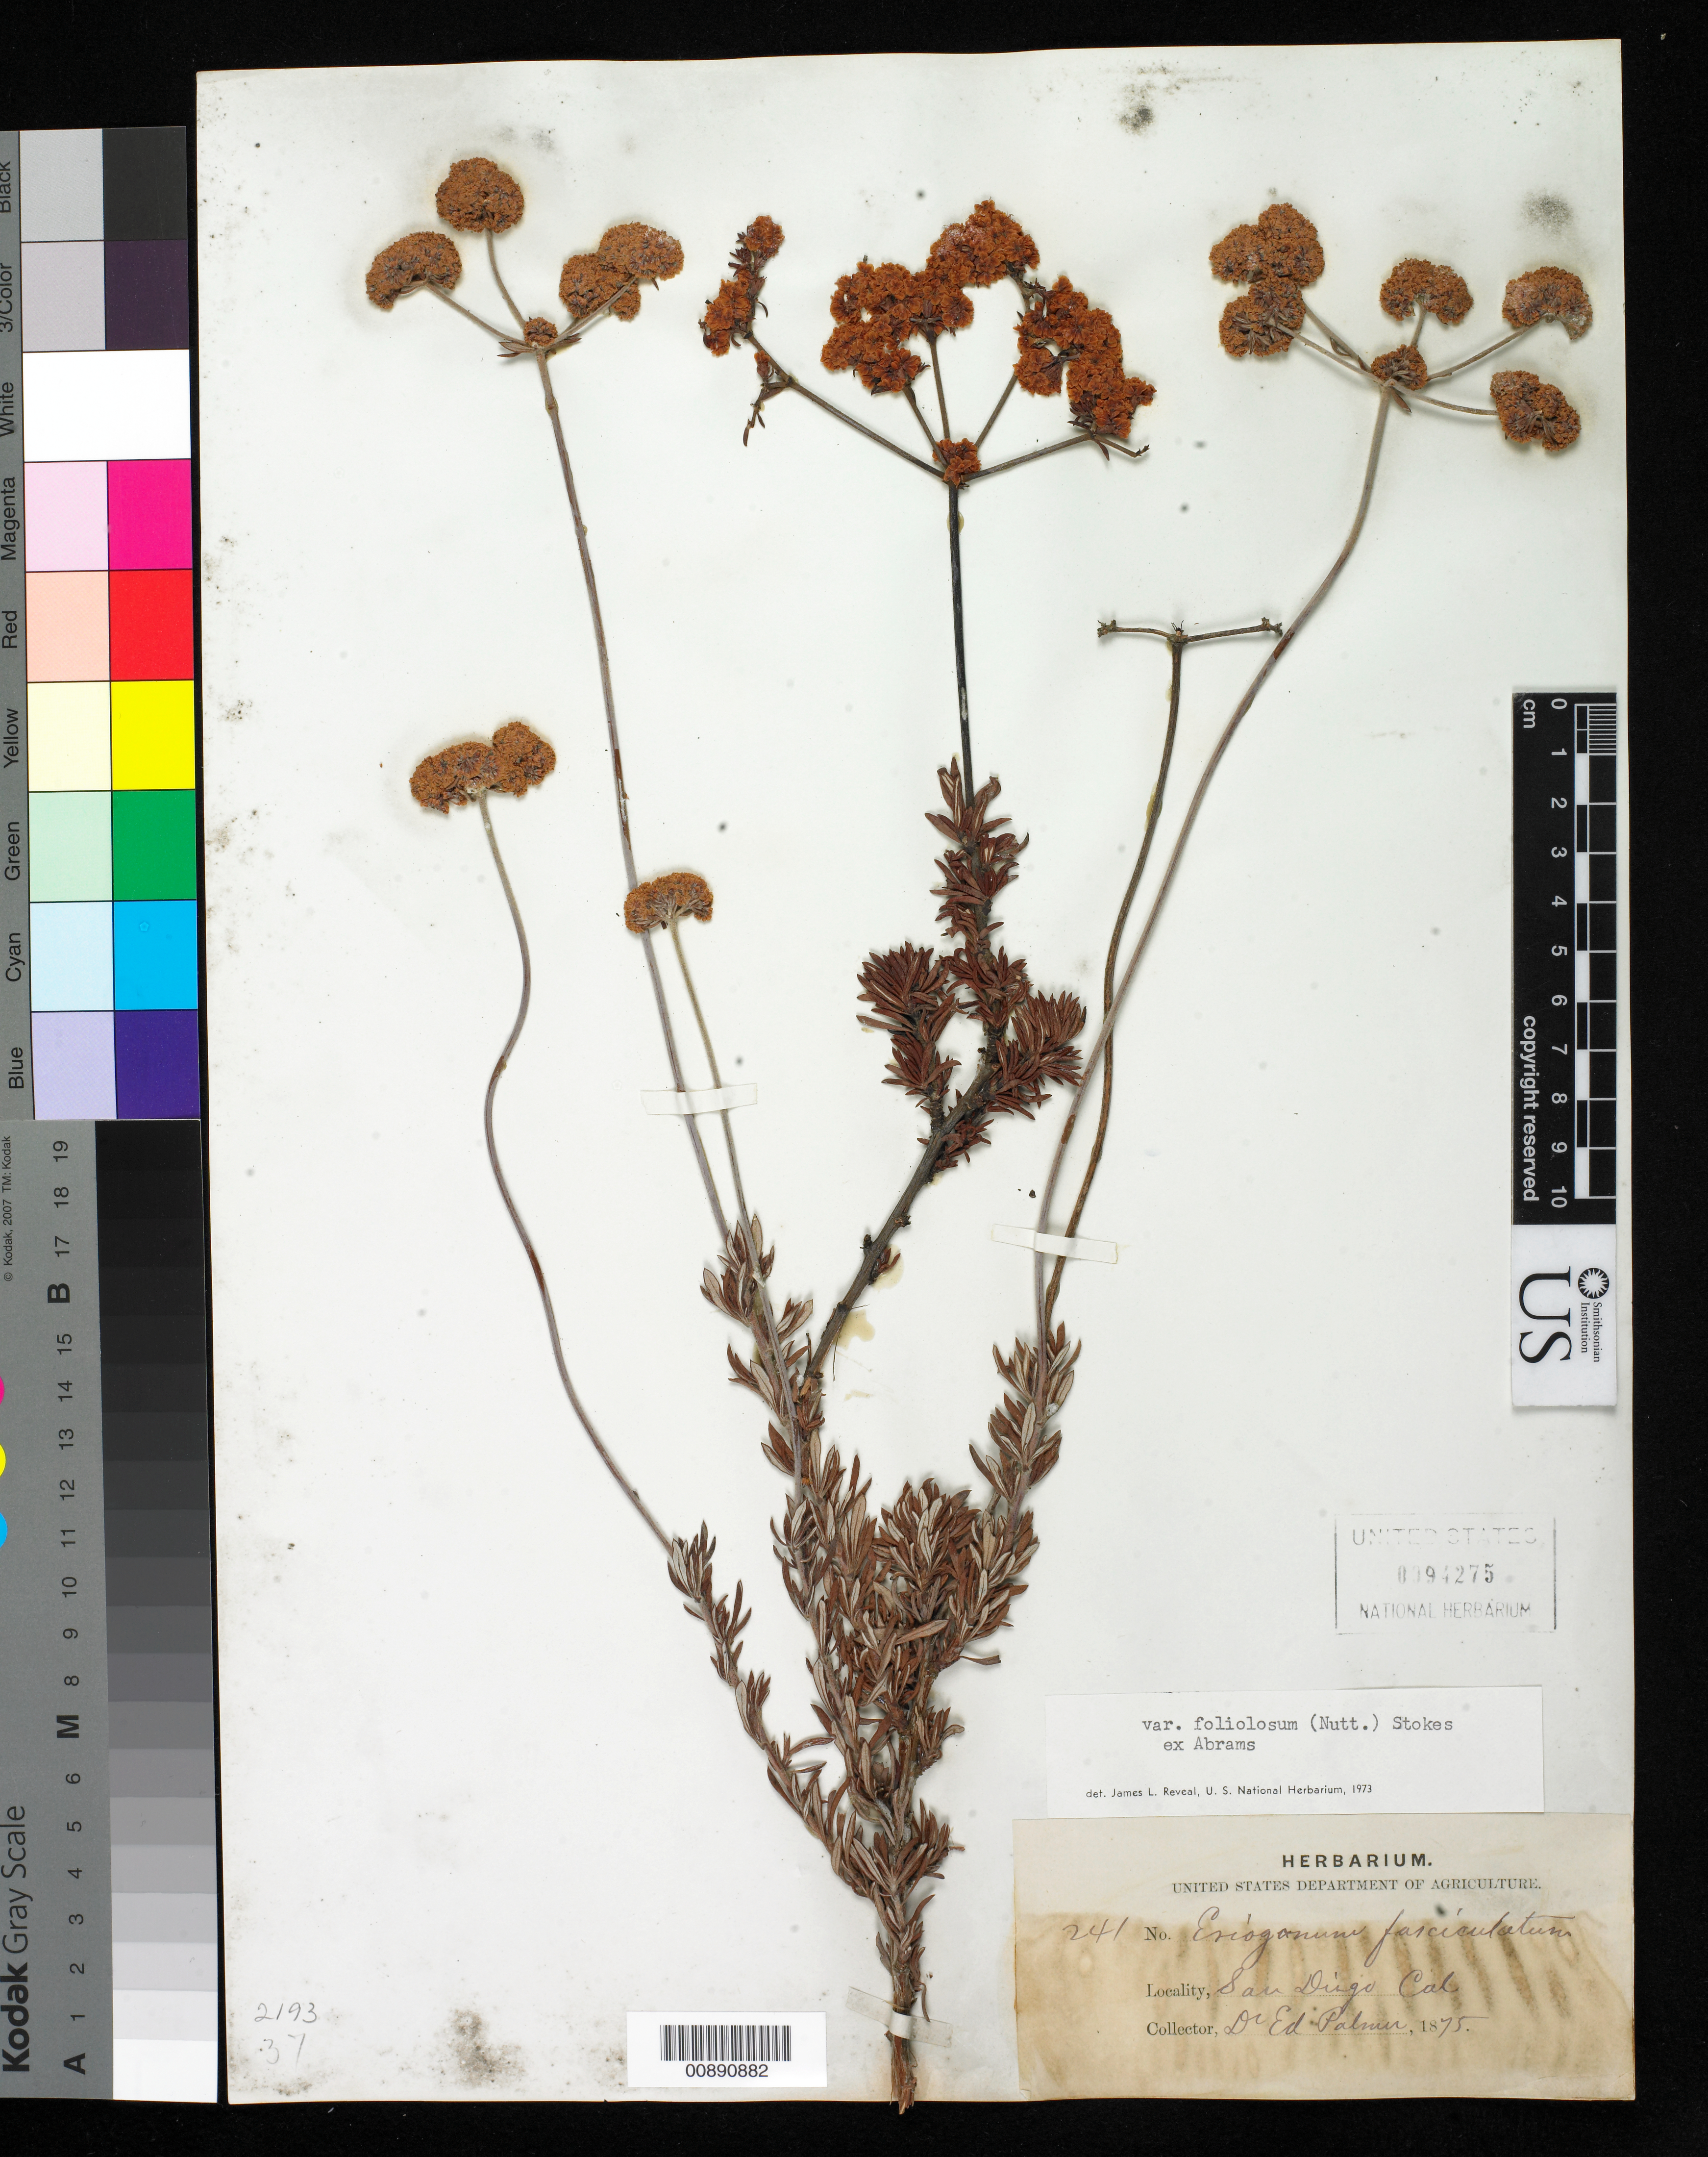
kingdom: Plantae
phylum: Tracheophyta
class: Magnoliopsida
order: Caryophyllales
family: Polygonaceae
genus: Eriogonum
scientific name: Eriogonum fasciculatum var. foliolosum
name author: (Nutt.) S. Stokes ex Abrams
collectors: E. Palmer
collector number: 241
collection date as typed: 1875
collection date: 1875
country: United States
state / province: California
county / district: San Diego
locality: San Diego, California.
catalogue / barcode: US 94275